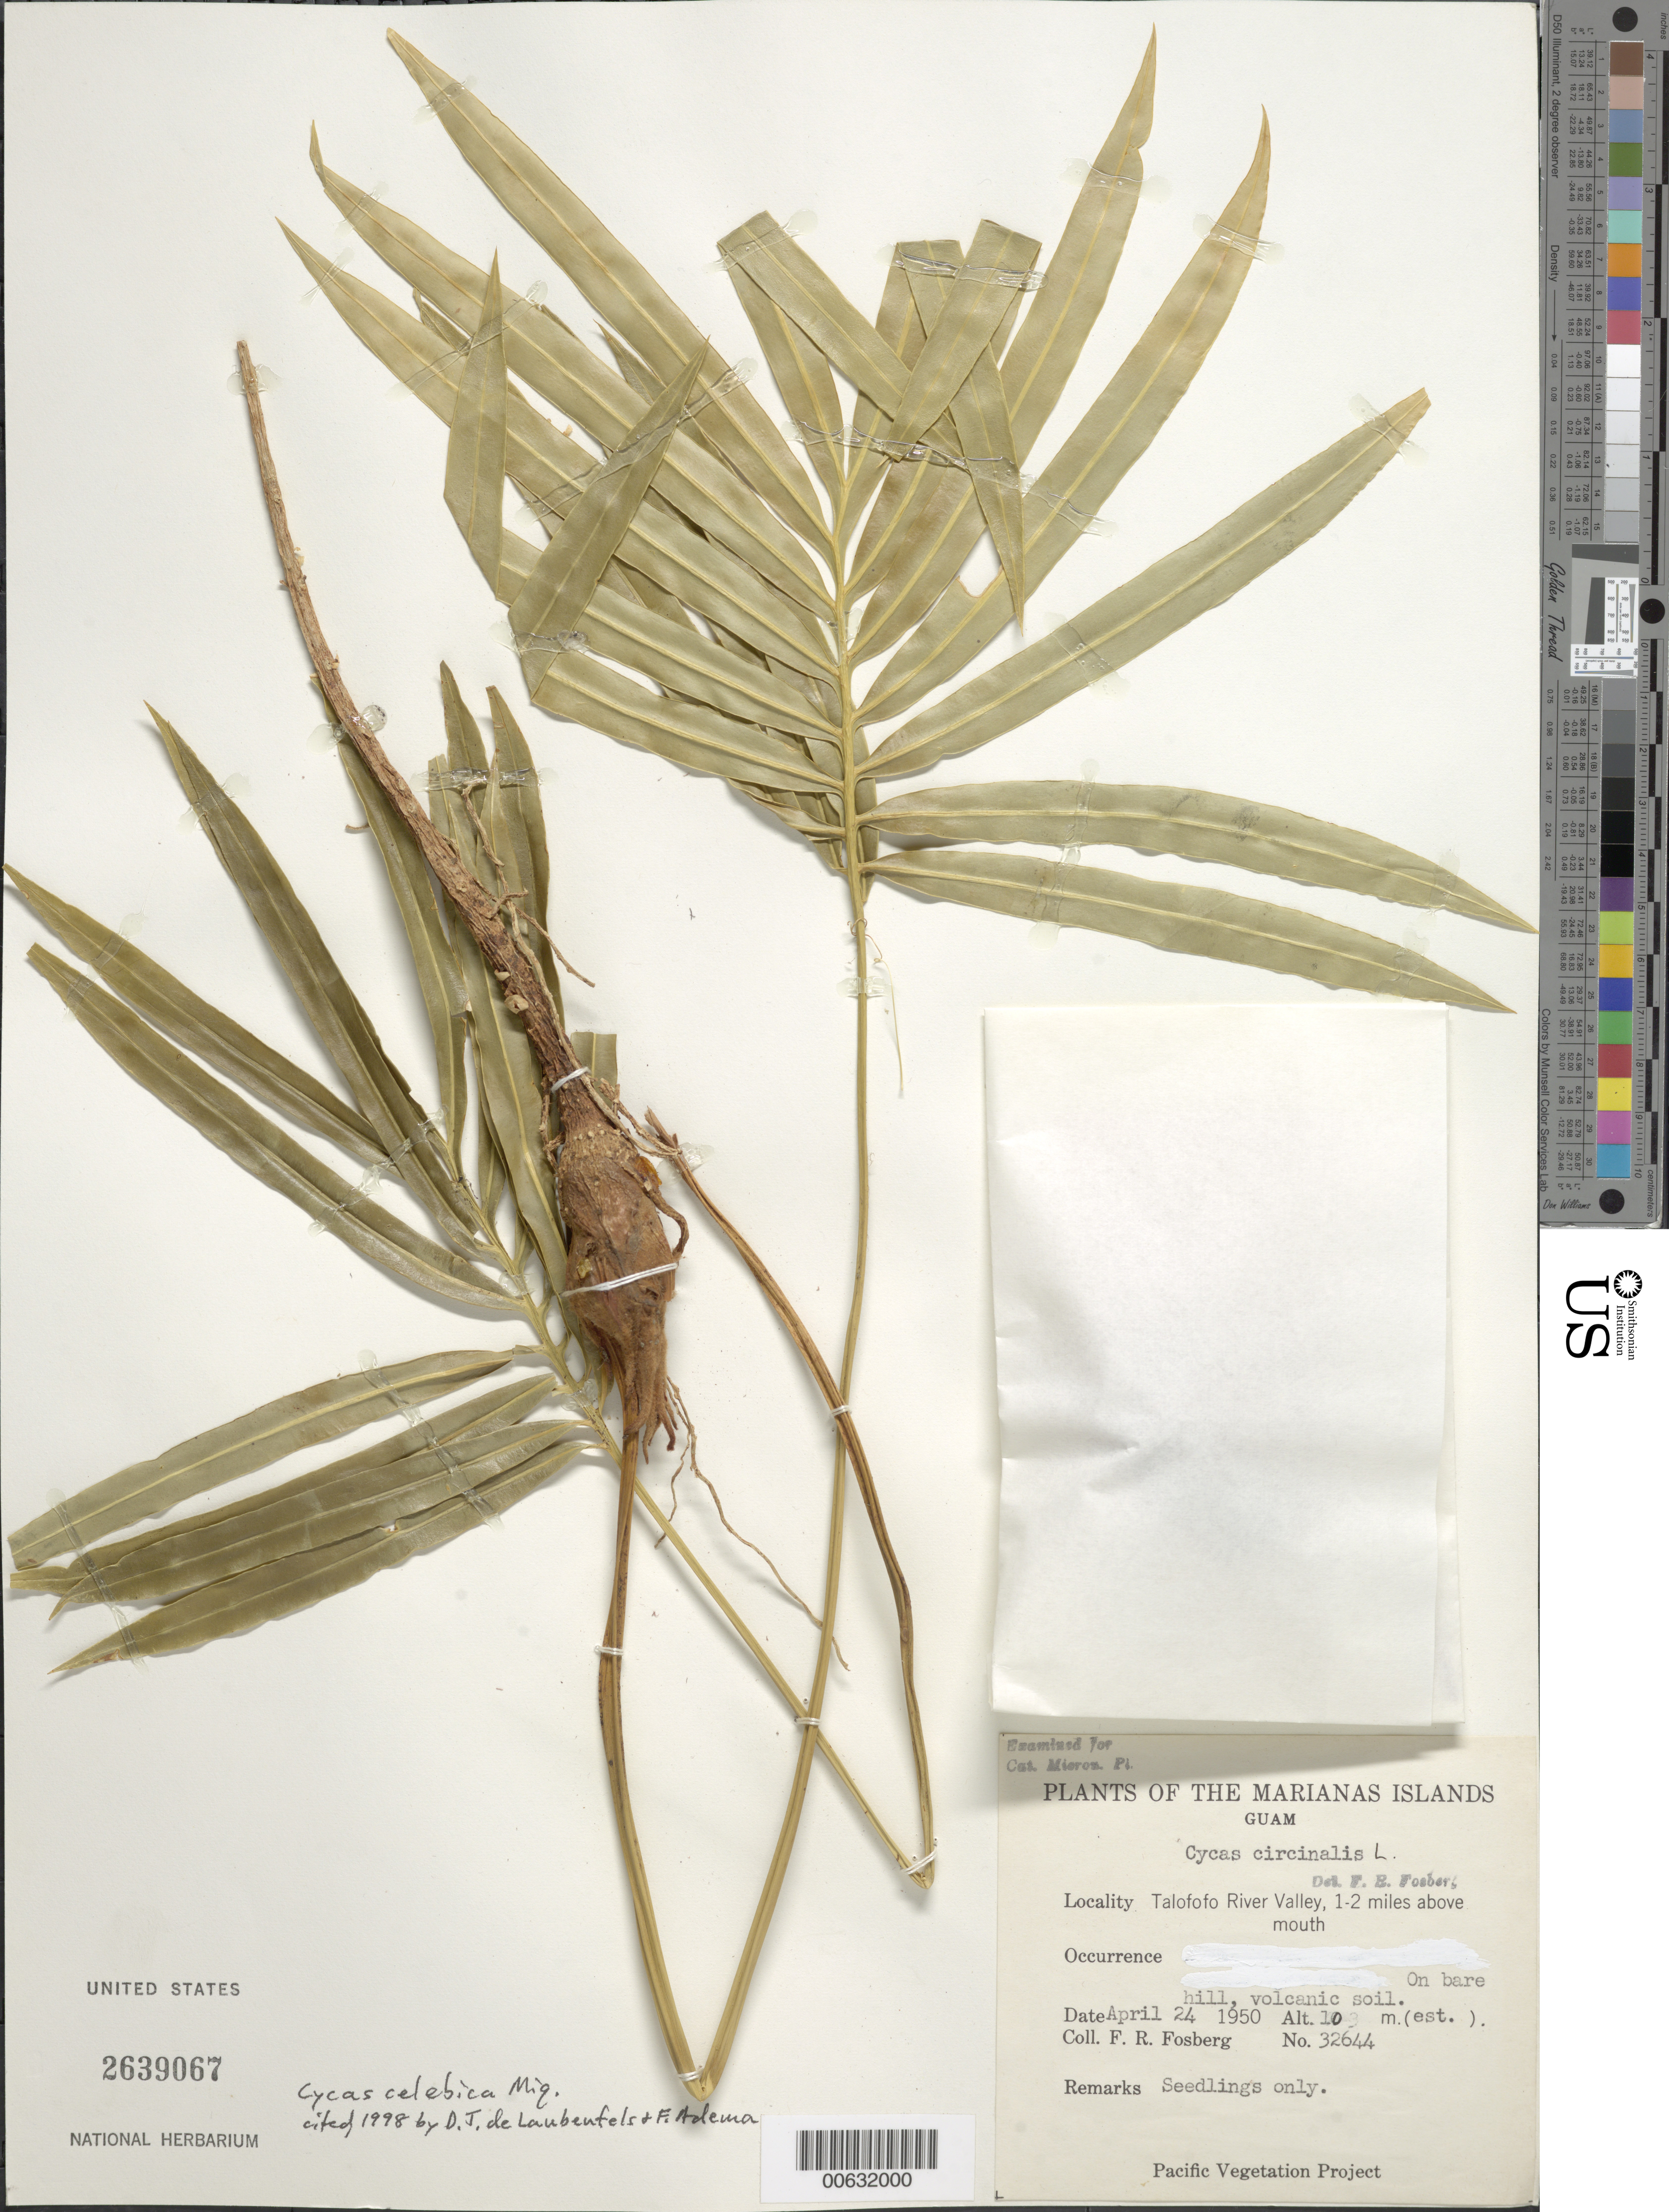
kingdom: Plantae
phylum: Tracheophyta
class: Cycadopsida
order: Cycadales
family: Cycadaceae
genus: Cycas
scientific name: Cycas celebica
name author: Miq.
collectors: F. R. Fosberg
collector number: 32644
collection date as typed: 24 Apr 1950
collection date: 1950-04-24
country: Guam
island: Guam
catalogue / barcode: US 2639067